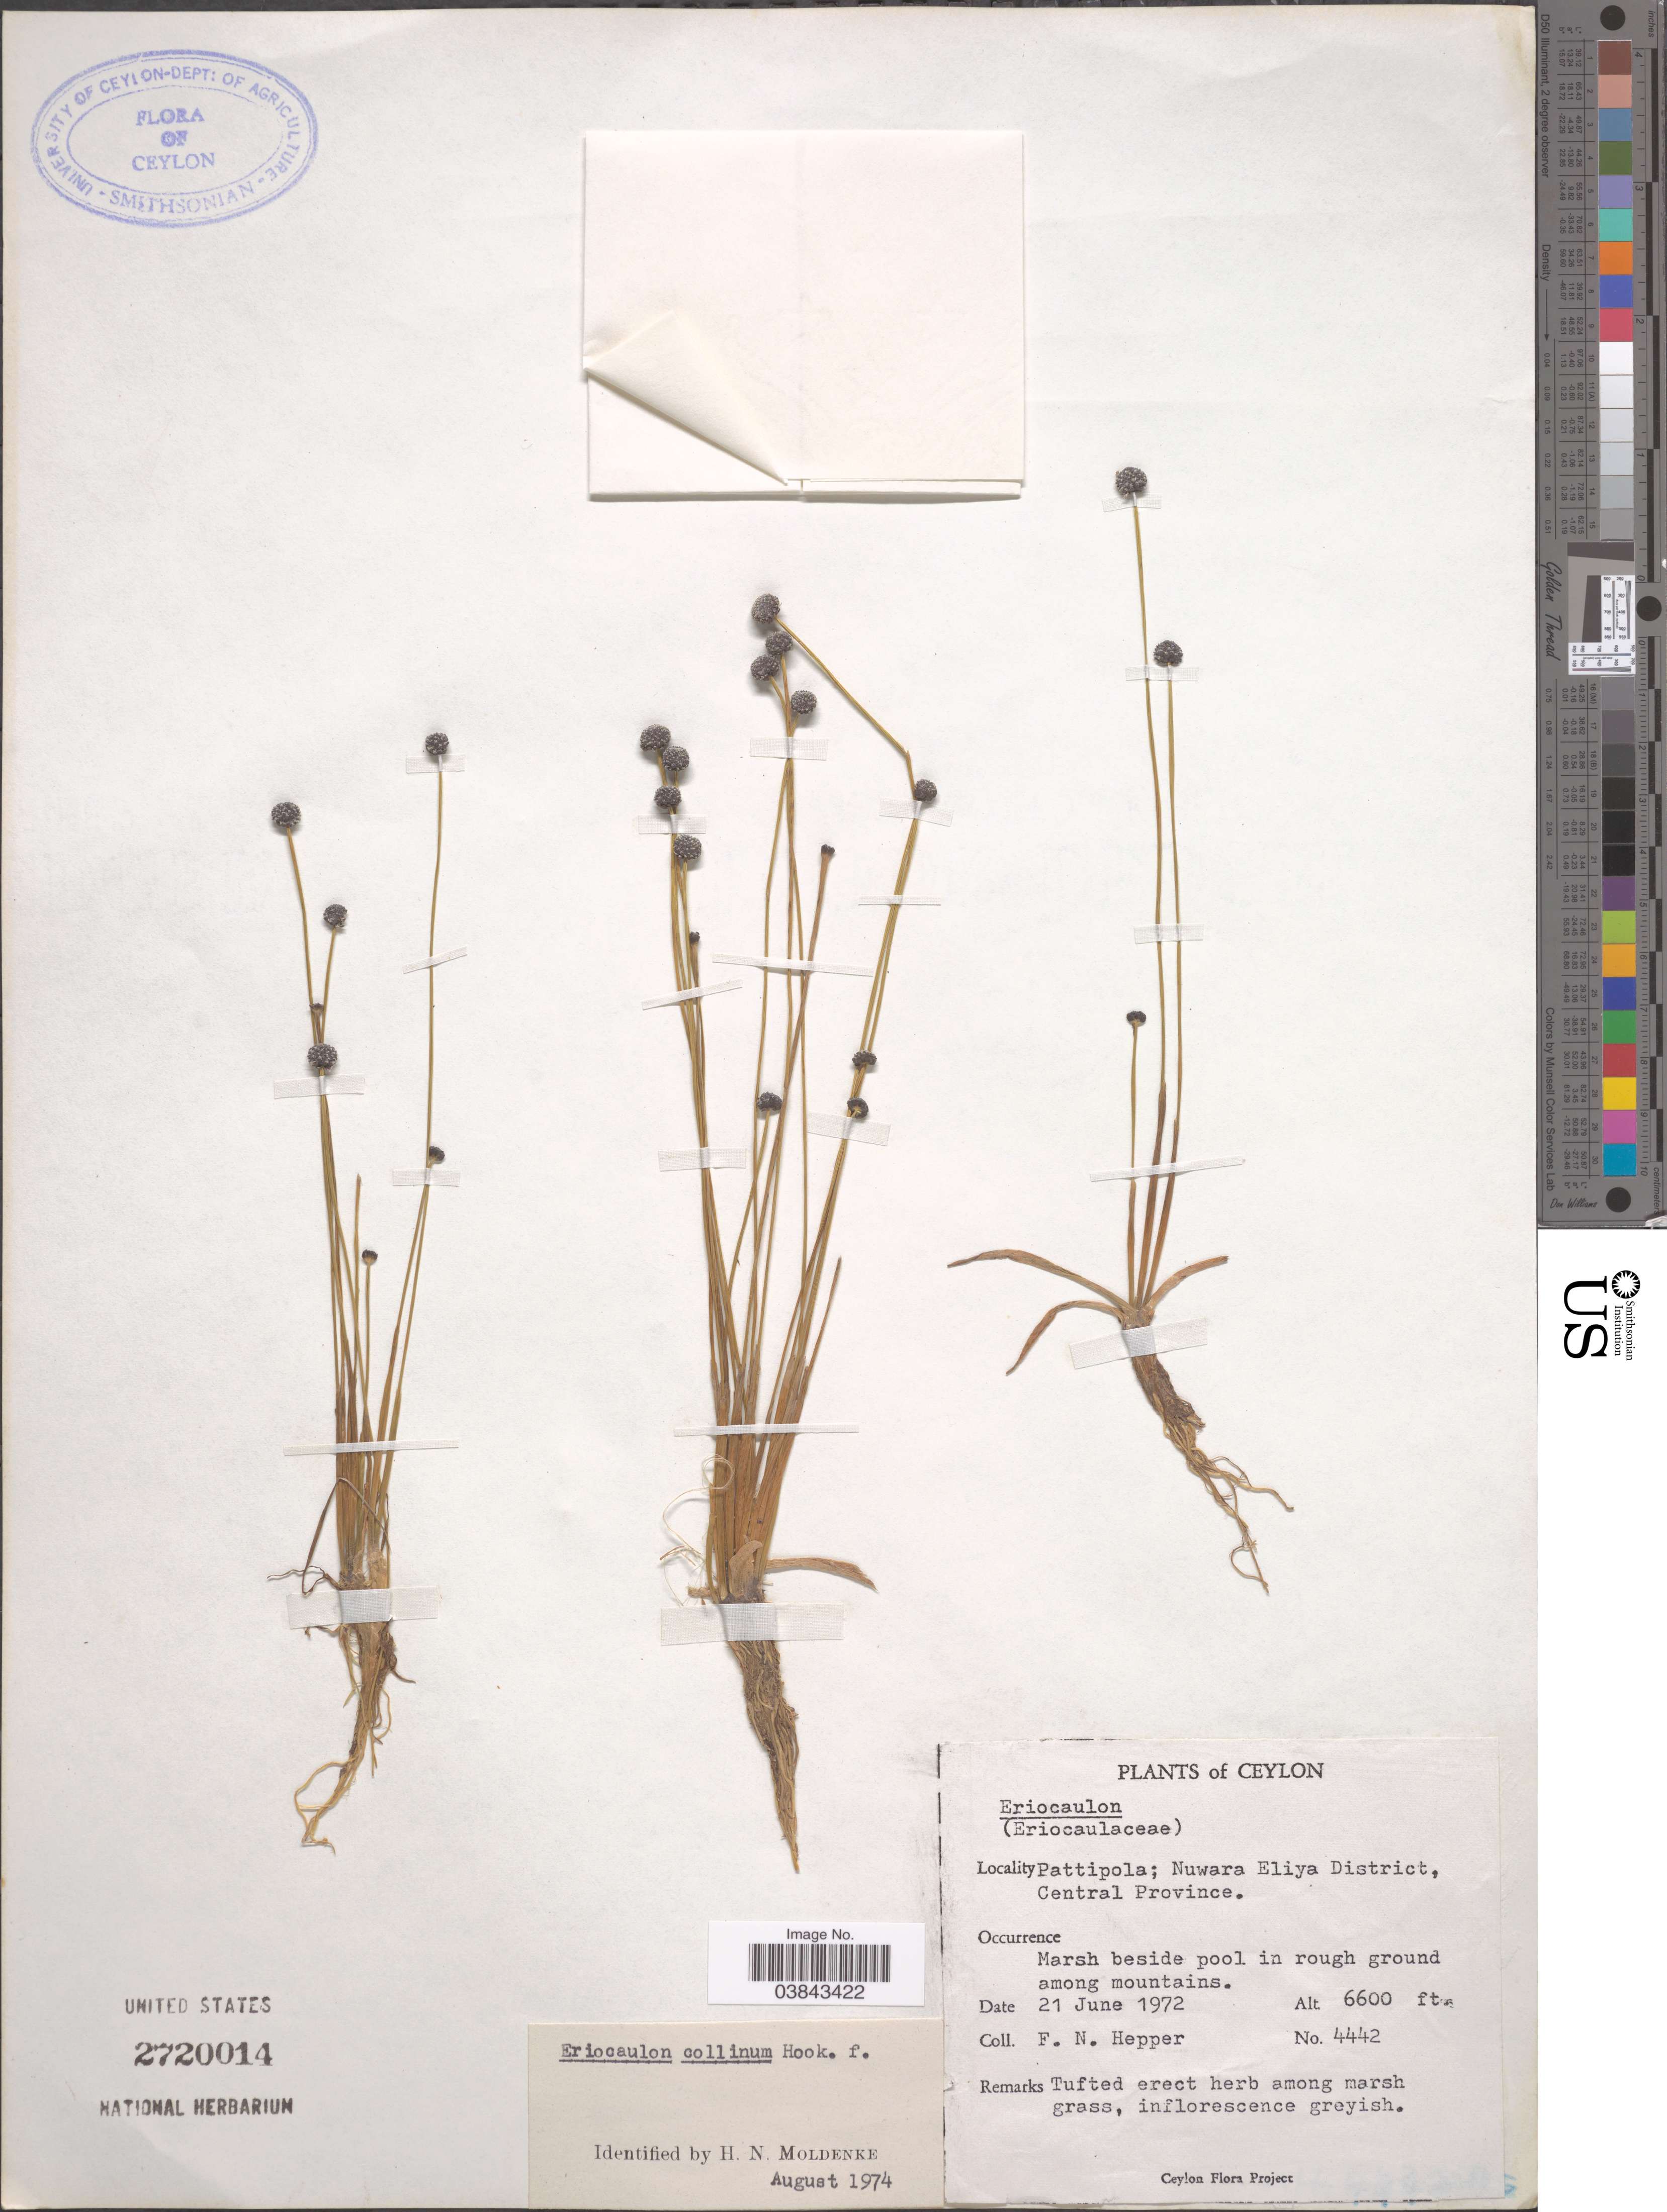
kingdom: Plantae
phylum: Tracheophyta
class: Liliopsida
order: Poales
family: Eriocaulaceae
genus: Eriocaulon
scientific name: Eriocaulon collinum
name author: Hook. f.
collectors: F. Hepper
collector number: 4442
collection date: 1972-06-21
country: Sri Lanka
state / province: Central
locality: Ceylon. Pattipola; Nuwara Eliya District, Central Province.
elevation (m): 2012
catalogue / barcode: US 2720014